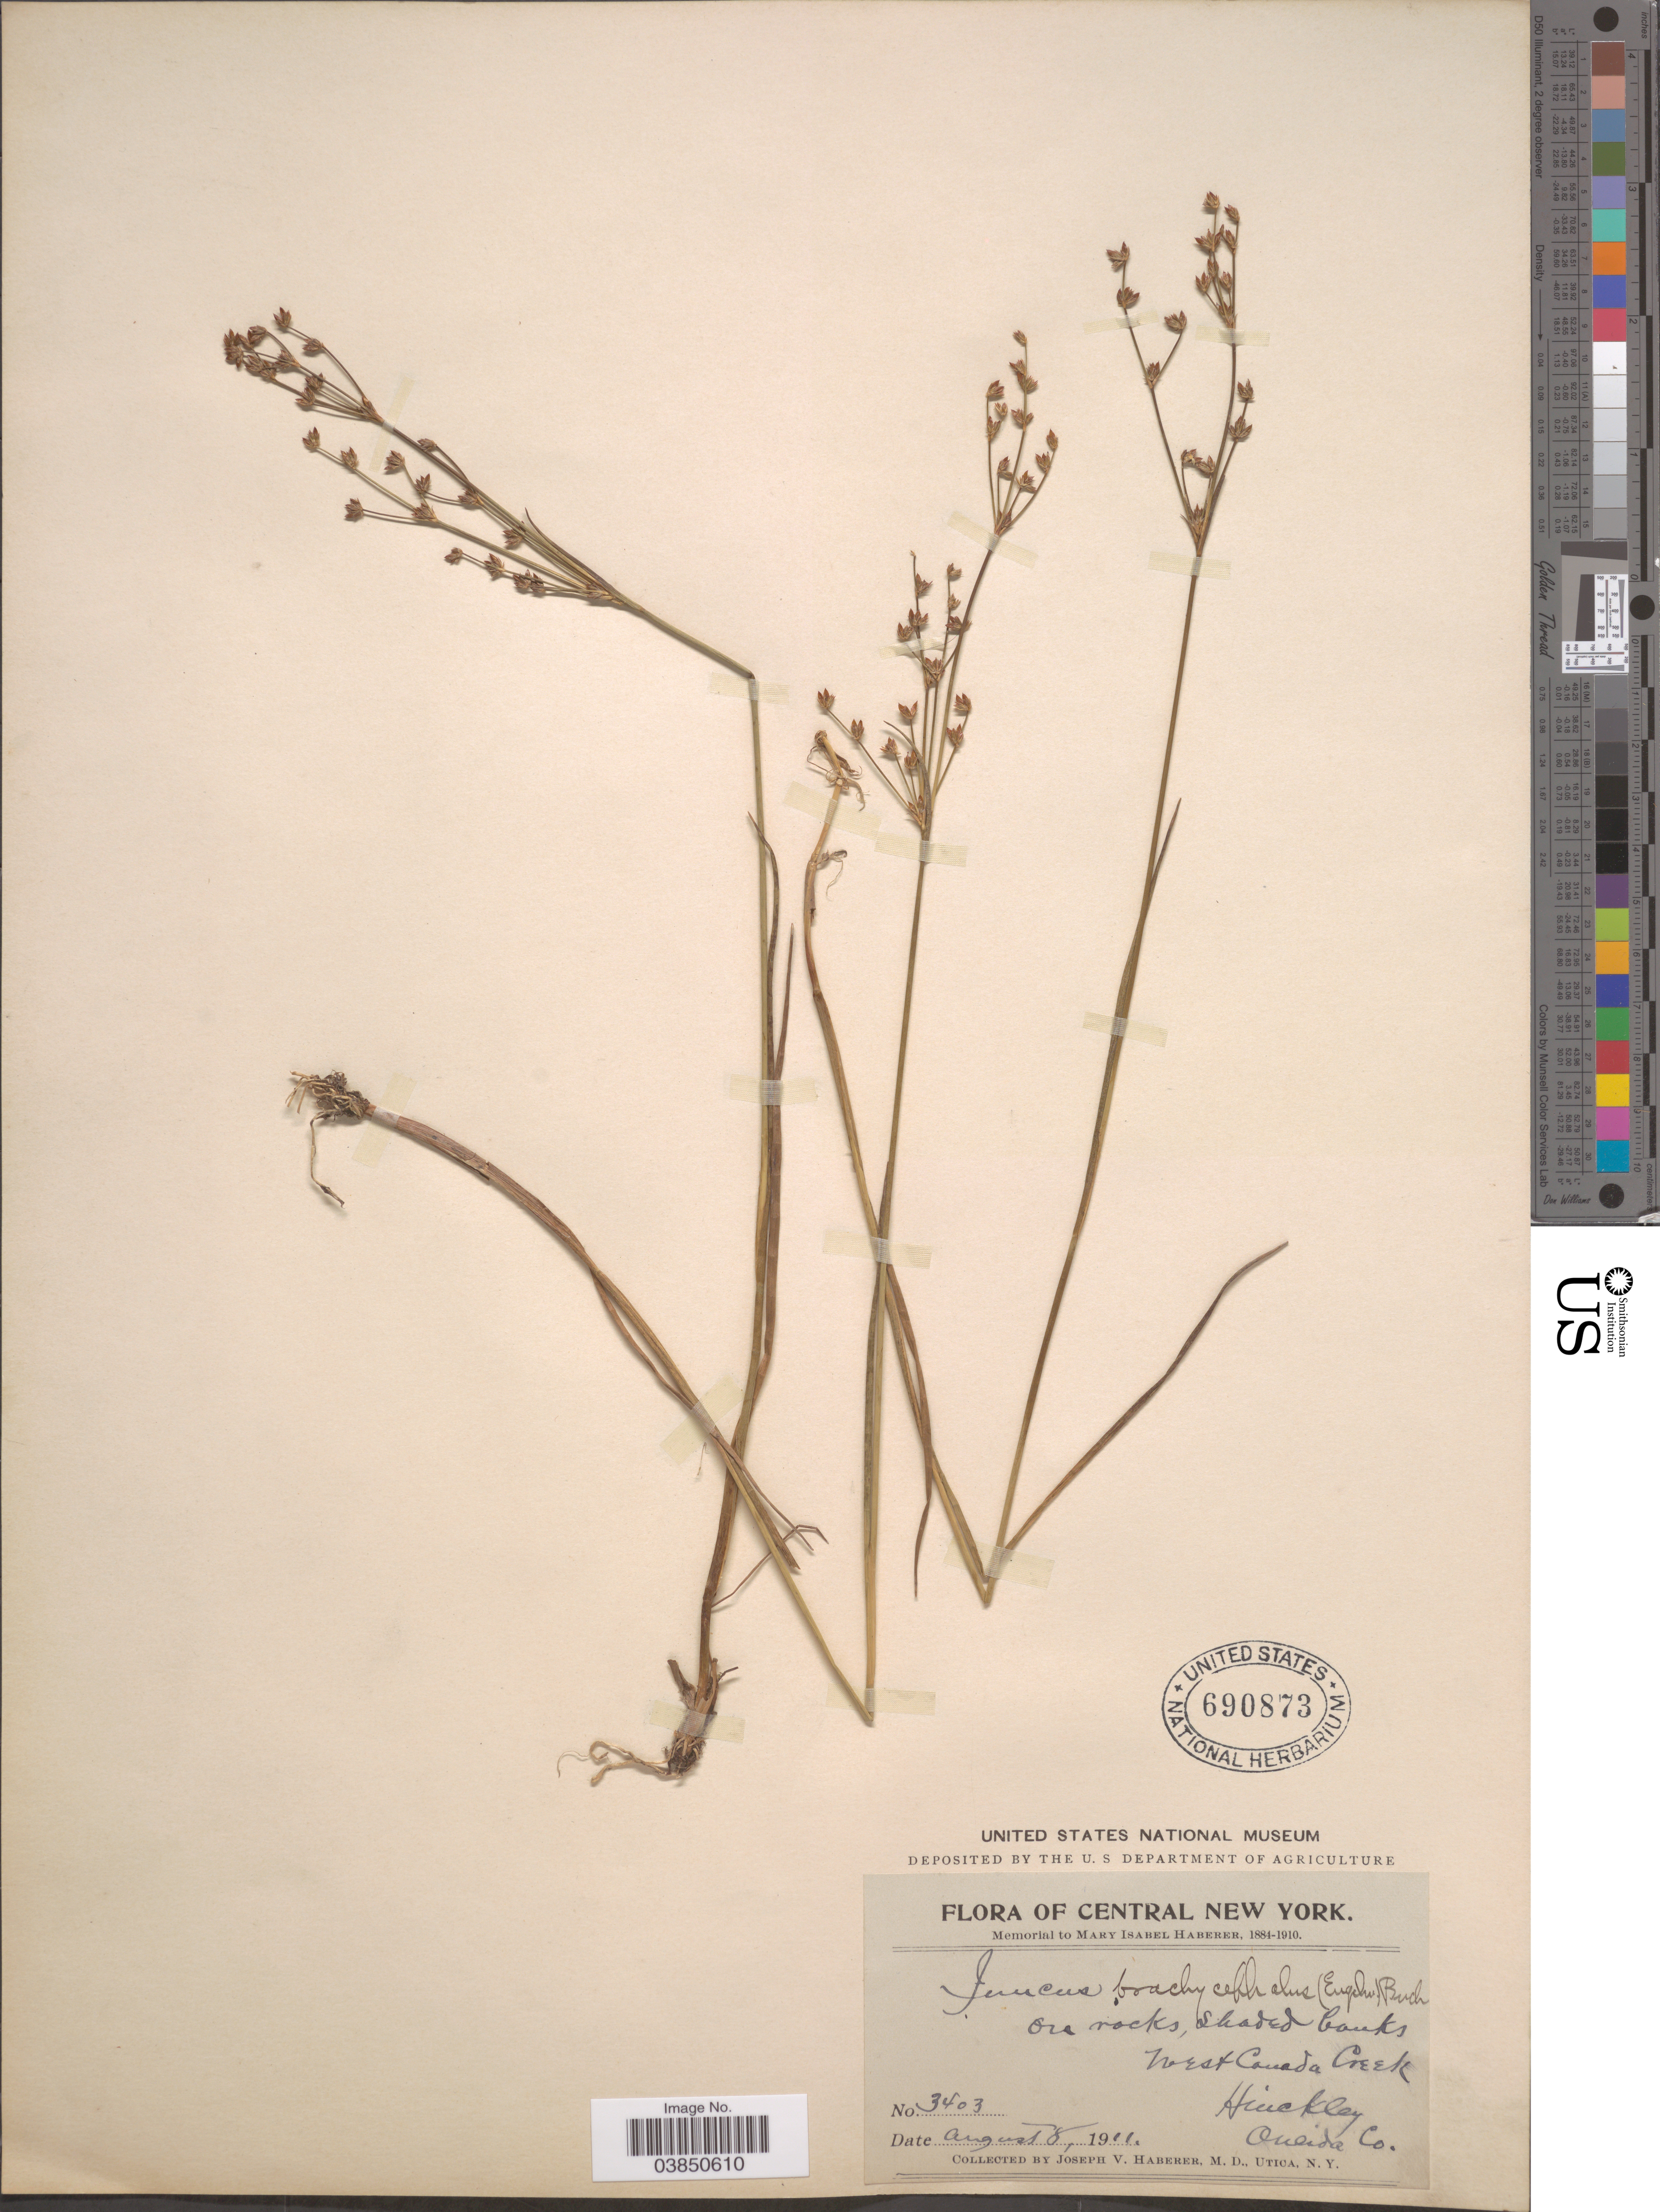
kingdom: Plantae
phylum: Tracheophyta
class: Liliopsida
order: Poales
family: Juncaceae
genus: Juncus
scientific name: Juncus brachycephalus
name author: (Engelm.) Buchenau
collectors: J. V. Haberer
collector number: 3403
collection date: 1911-08-08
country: United States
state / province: New York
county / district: Oneida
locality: Central New York. West Canada Creek. Hinckley Oneida Co.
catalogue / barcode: US 690873